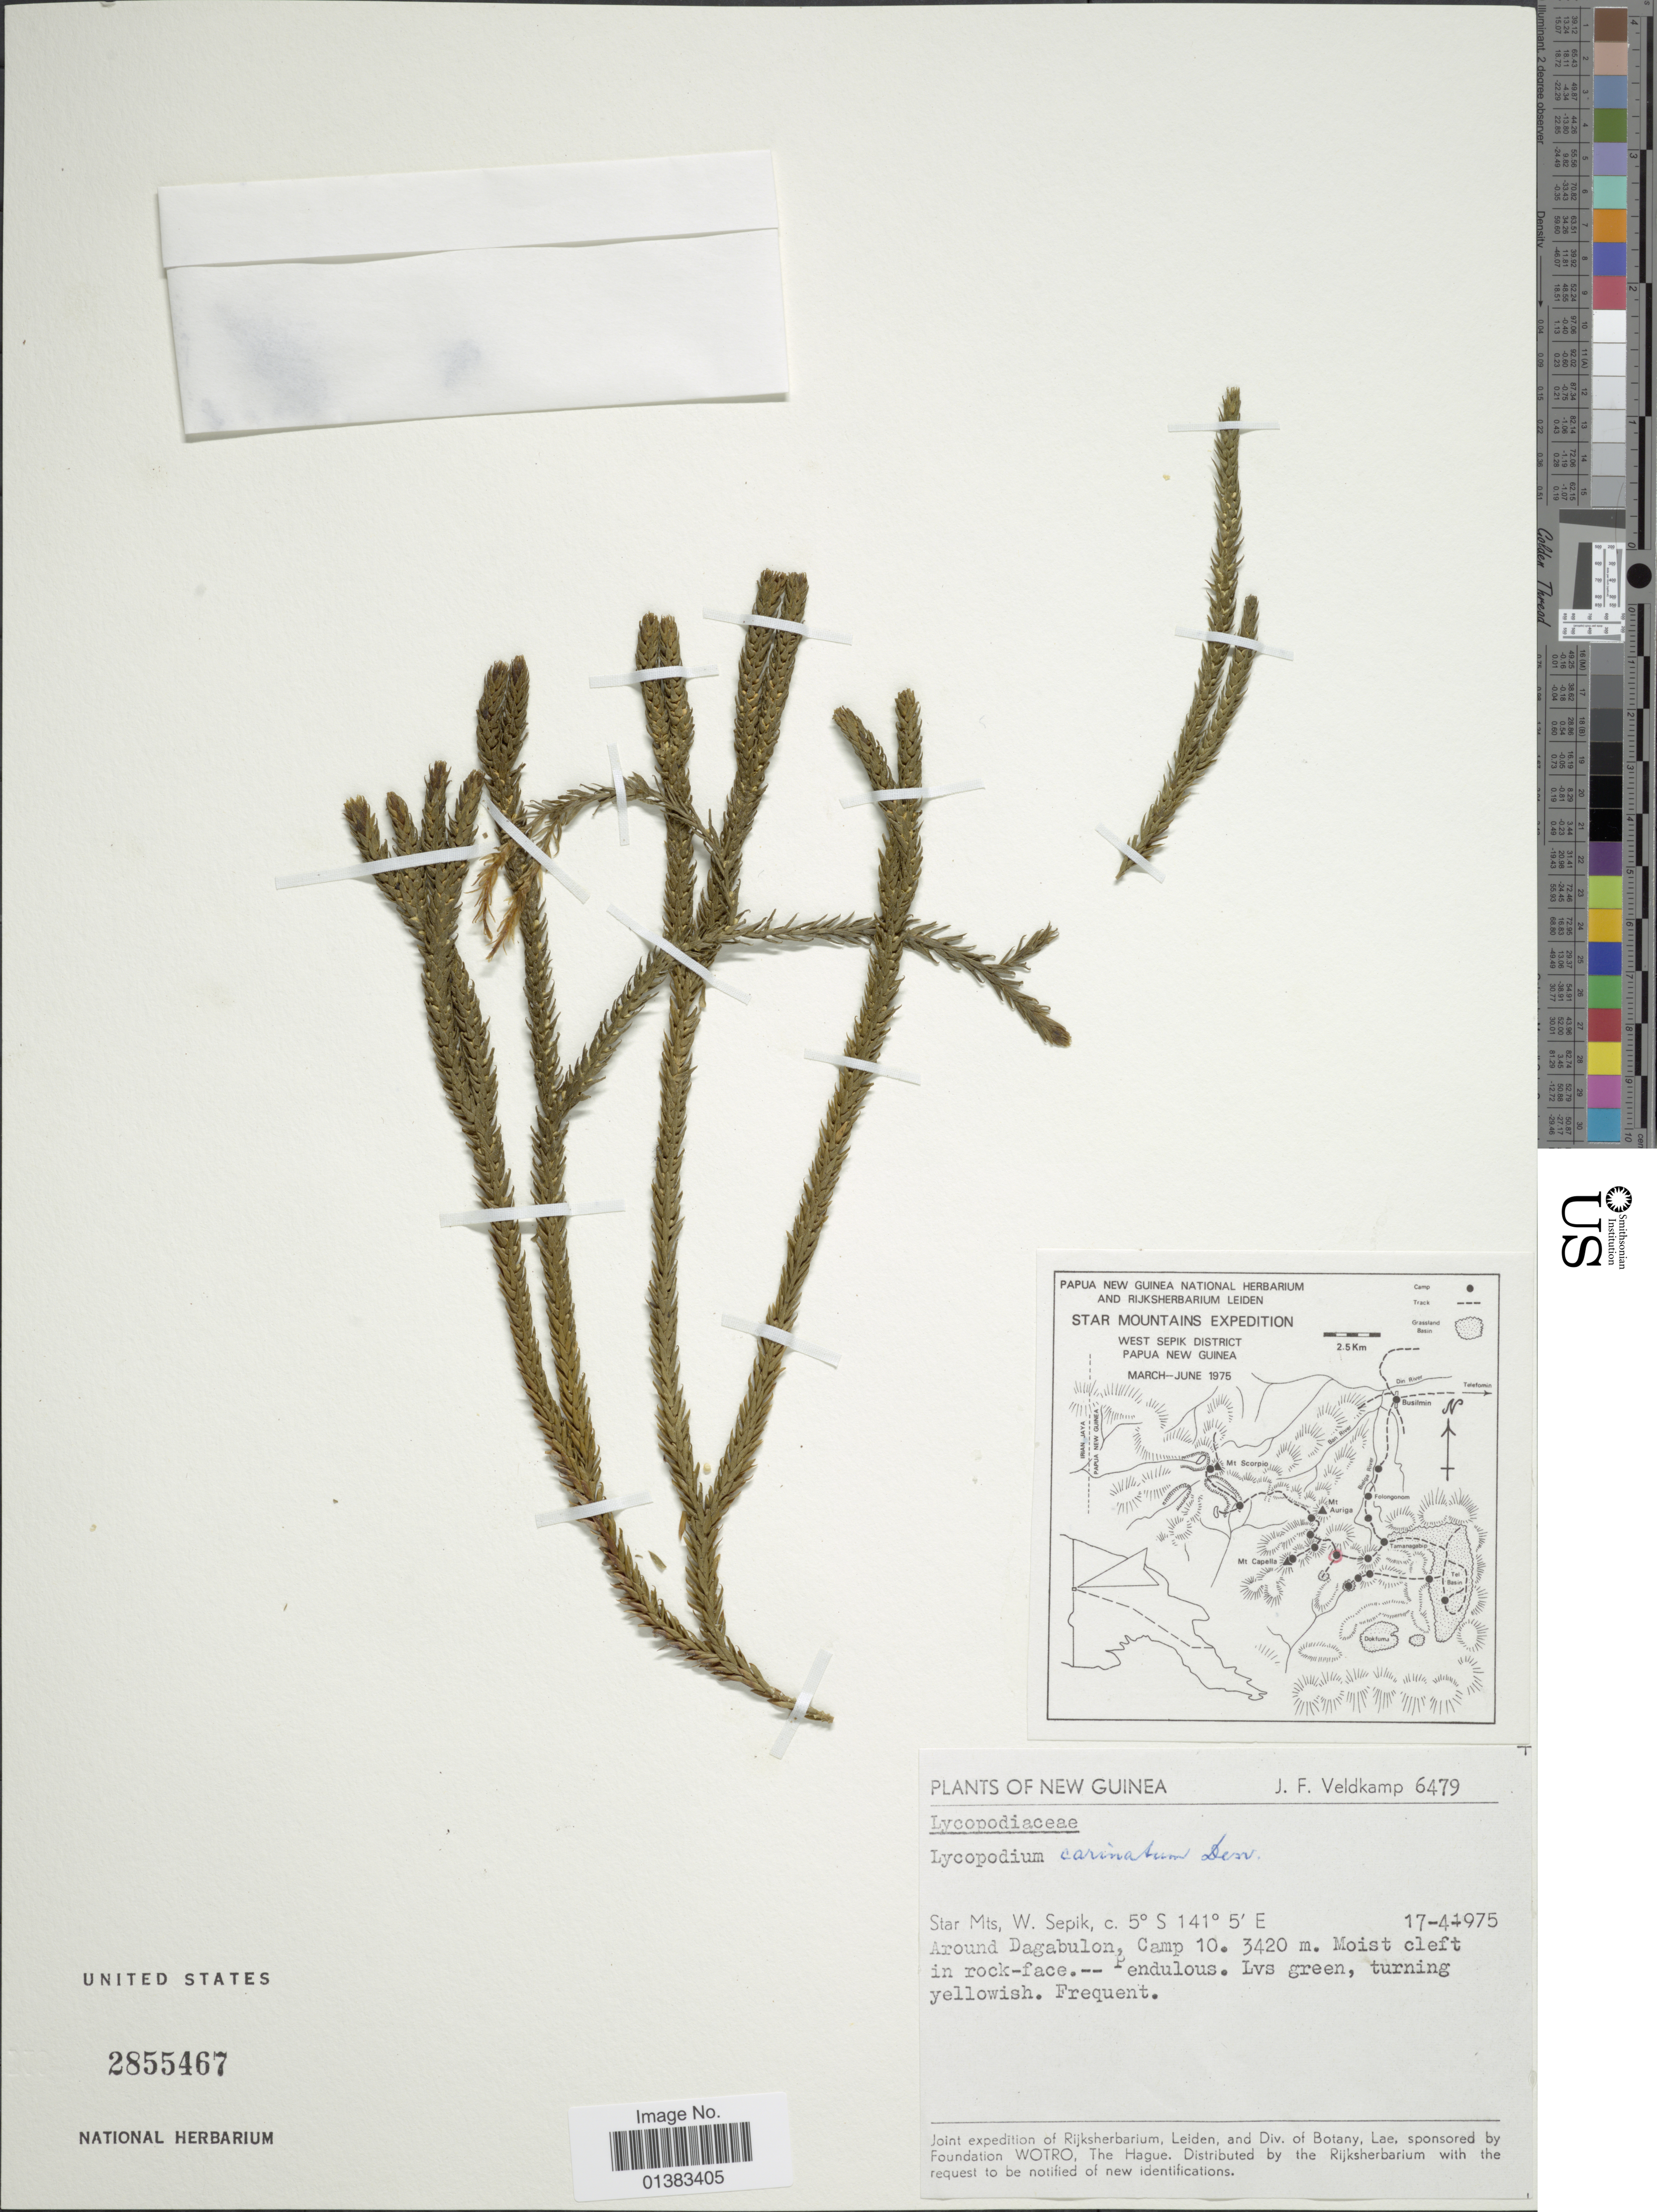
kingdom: Plantae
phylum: Tracheophyta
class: Lycopodiopsida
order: Lycopodiales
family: Lycopodiaceae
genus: Phlegmariurus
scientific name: Phlegmariurus macgregorii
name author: (Baker) A. R. Field & Bostock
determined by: Field, A. R.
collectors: J. F. Veldkamp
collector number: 6479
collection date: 1975-04-17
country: Papua New Guinea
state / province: Sandaun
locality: New Guinea, Star Mts, W. Sepik. Around Dagabulon, Camp 10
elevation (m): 3420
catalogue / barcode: US 2855467